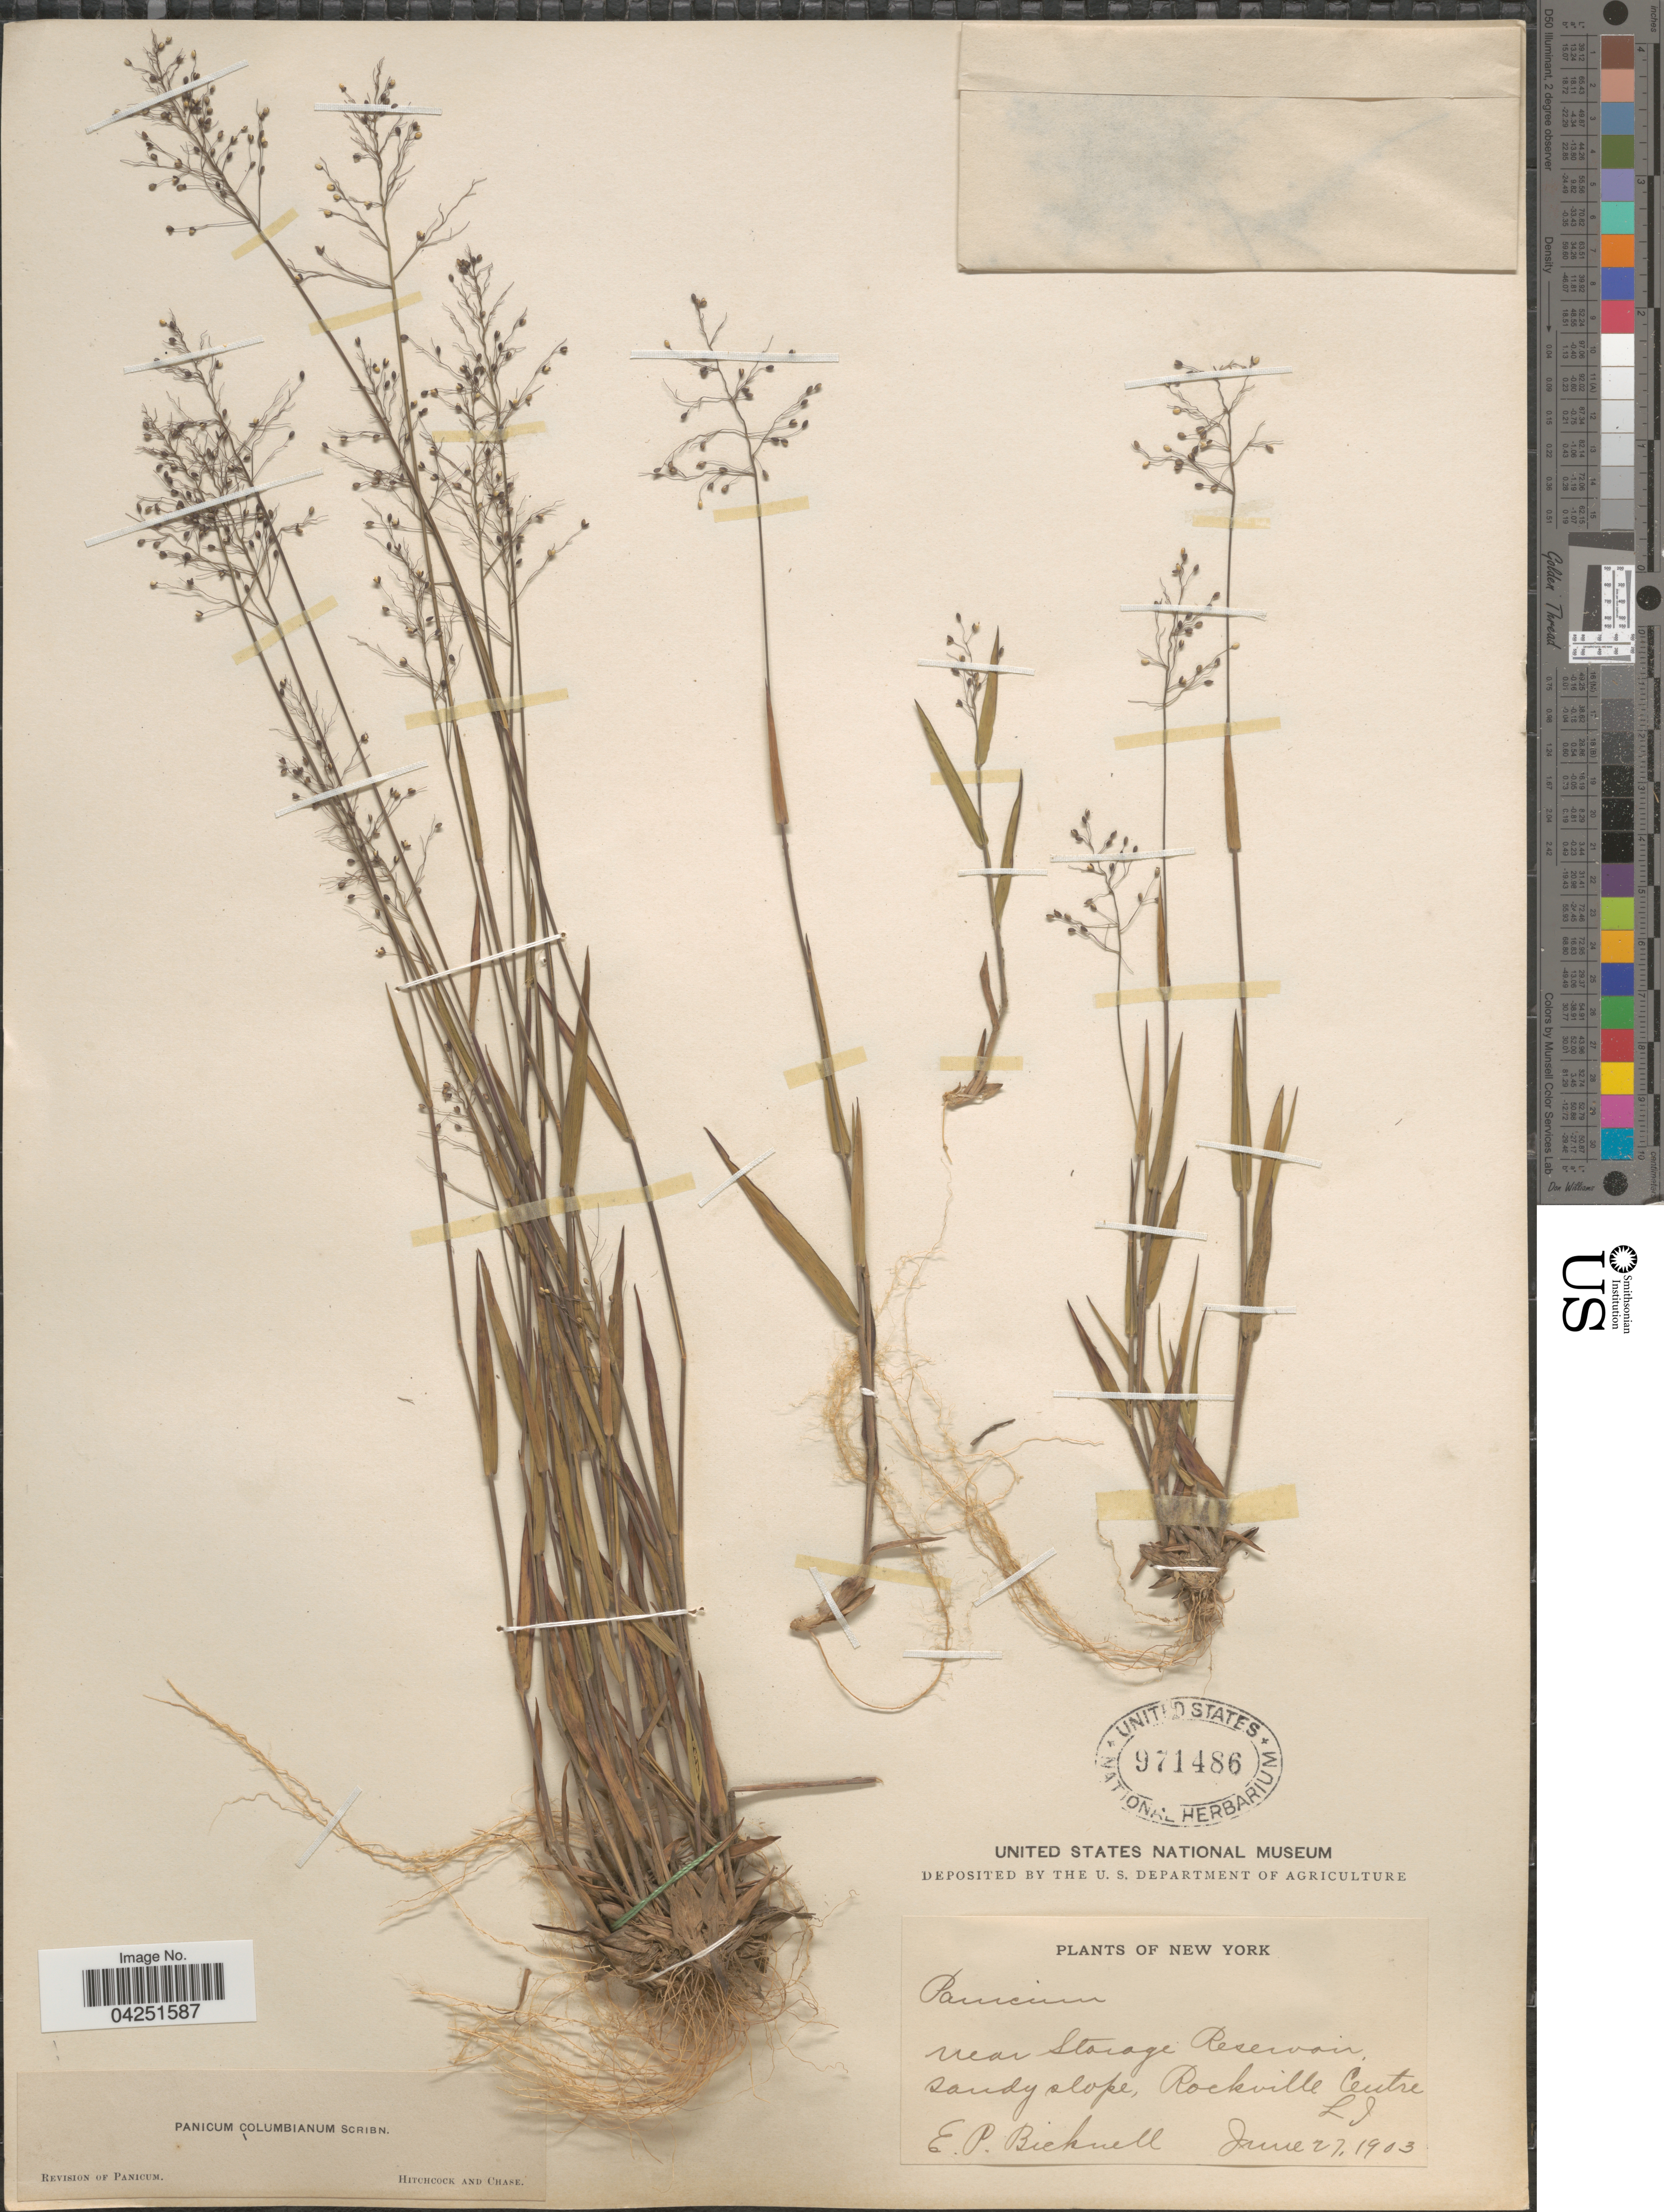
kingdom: Plantae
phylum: Tracheophyta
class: Liliopsida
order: Poales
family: Poaceae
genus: Dichanthelium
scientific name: Dichanthelium acuminatum var. acuminatum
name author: (Sw.) Gould & C.A. Clark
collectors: E. P. Bicknell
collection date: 1903-06-27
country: United States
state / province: New York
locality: Near storage Reservoir, sandy slope, Rockville Centre L. I.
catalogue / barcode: US 971486